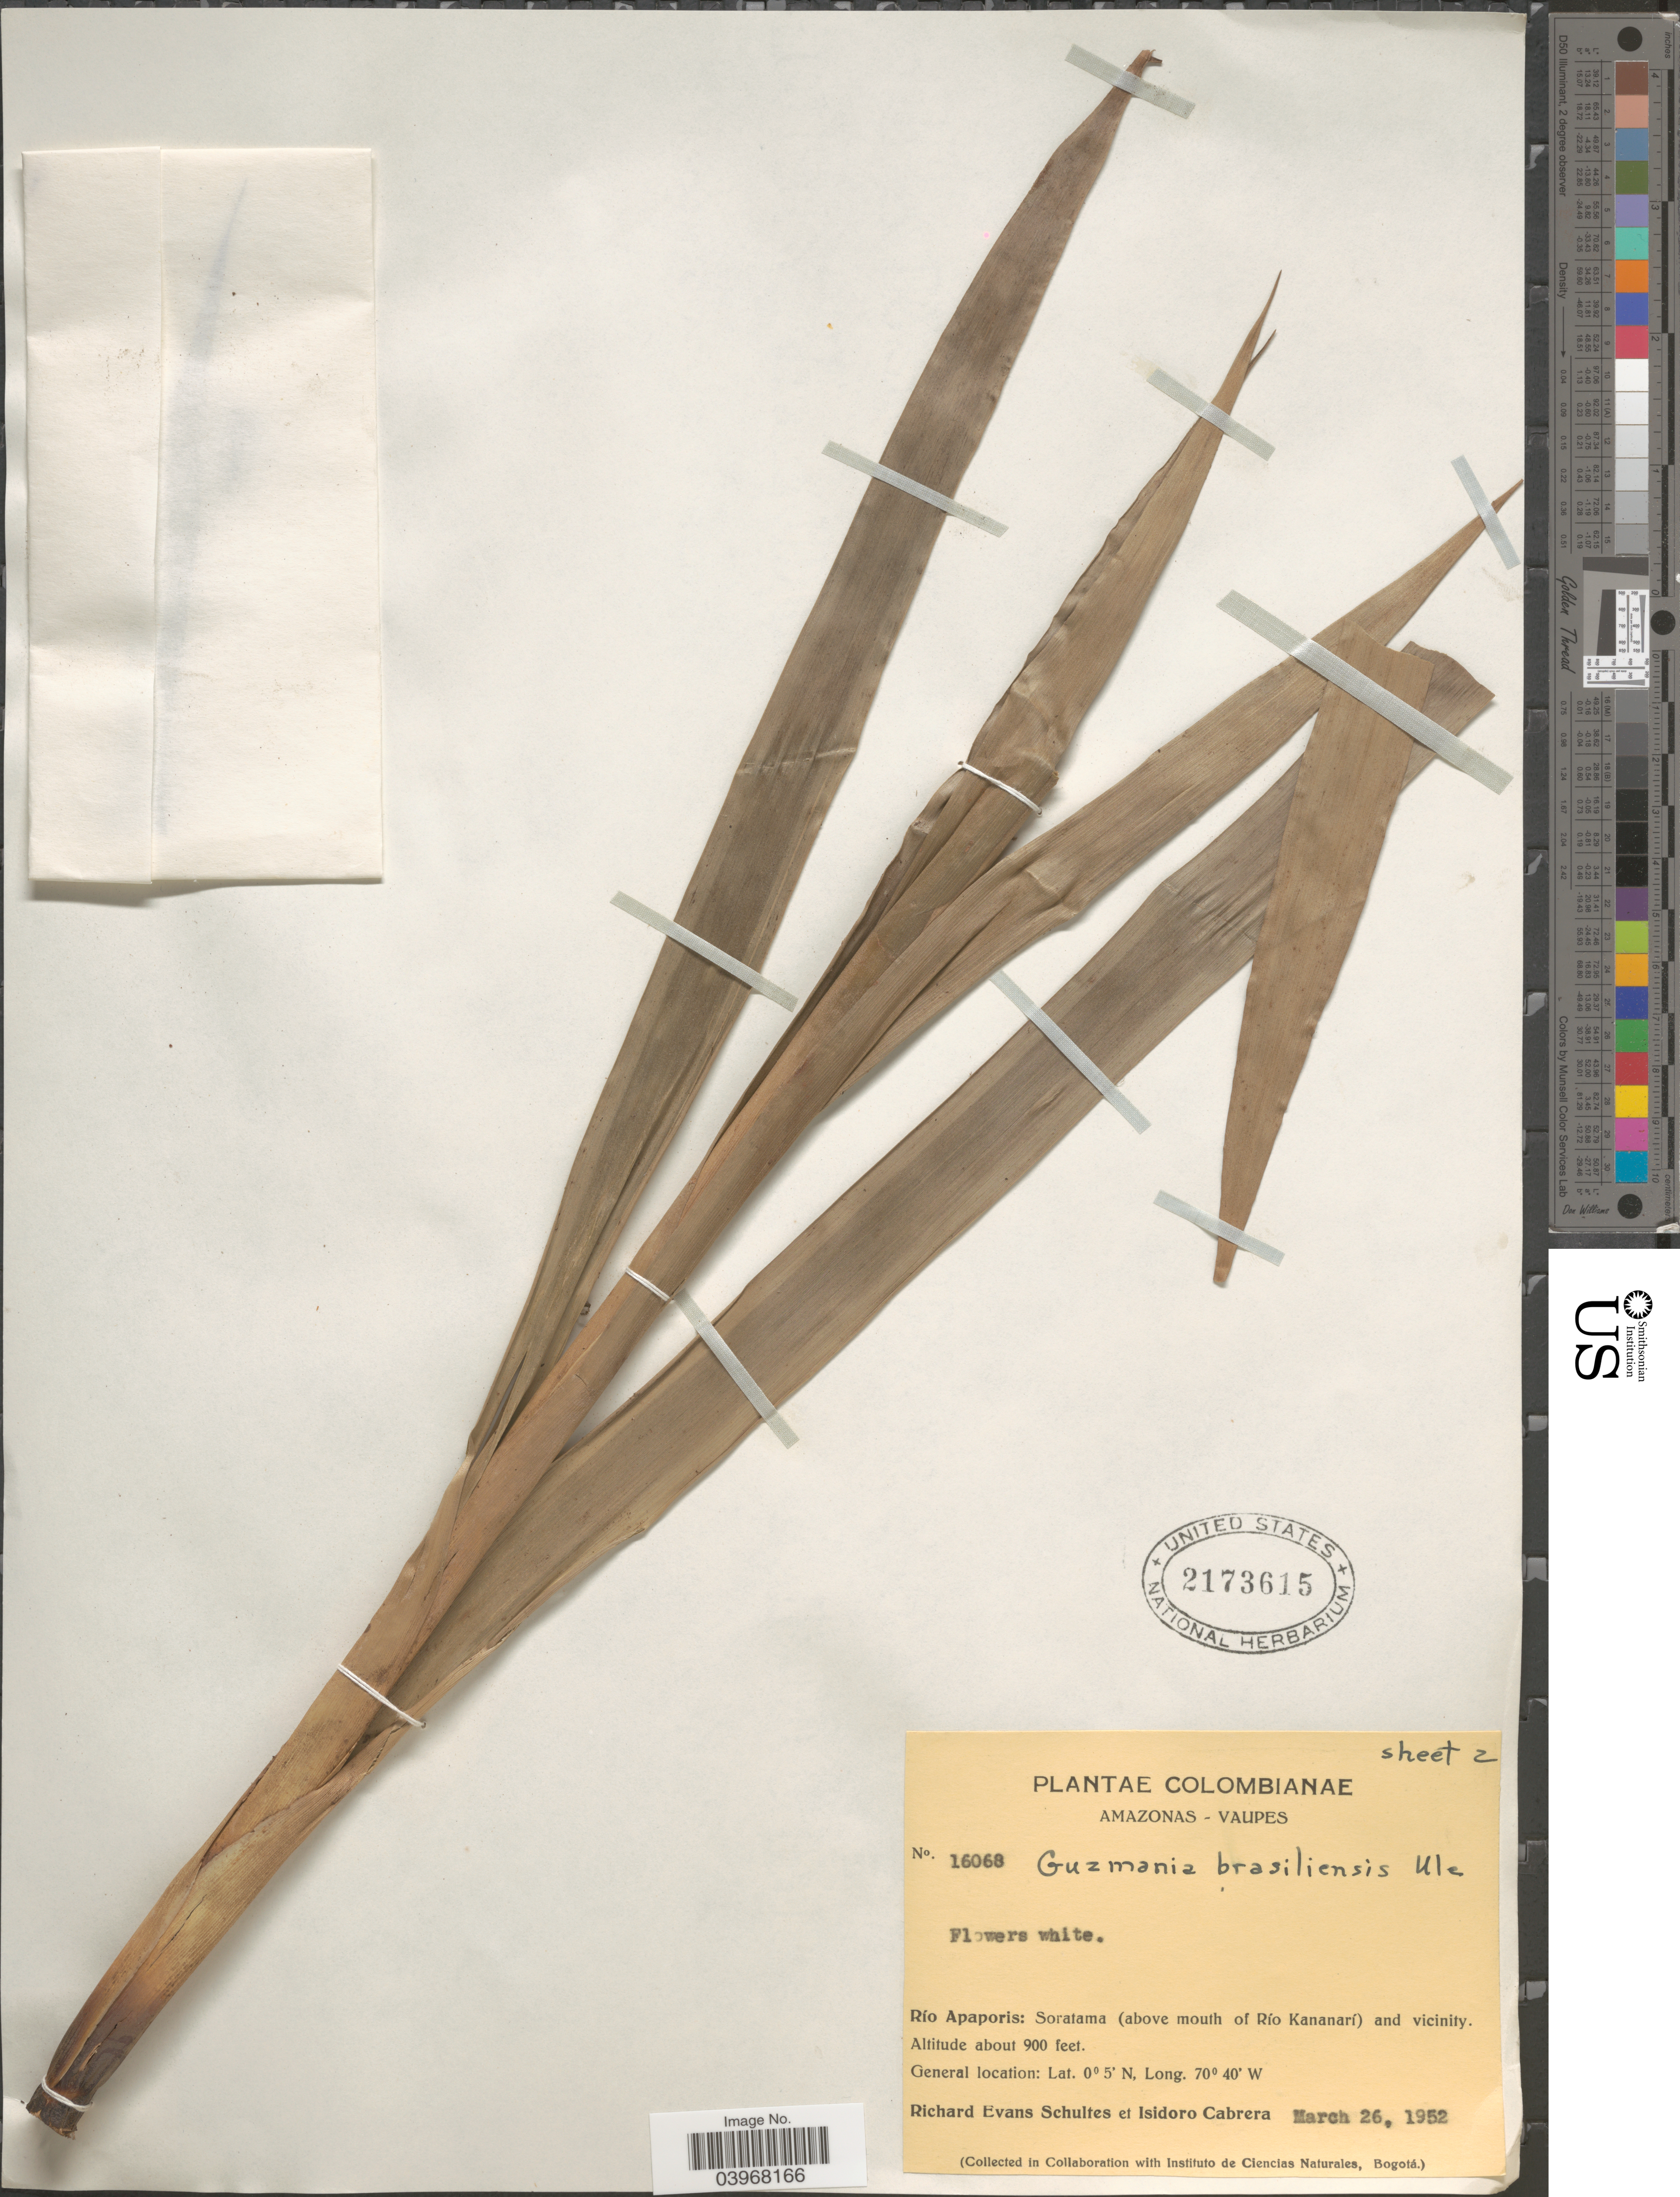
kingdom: Plantae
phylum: Tracheophyta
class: Liliopsida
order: Poales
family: Bromeliaceae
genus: Guzmania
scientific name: Guzmania brasiliensis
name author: Ule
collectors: R. E. Schultes & I. Cabrera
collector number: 16068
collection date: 1952-03-26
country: Colombia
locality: Amazonas - Vaupes. Río Apaporis: Soratama (above mouth of Río Kananarí) and vicinity.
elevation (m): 274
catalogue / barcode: US 2173615